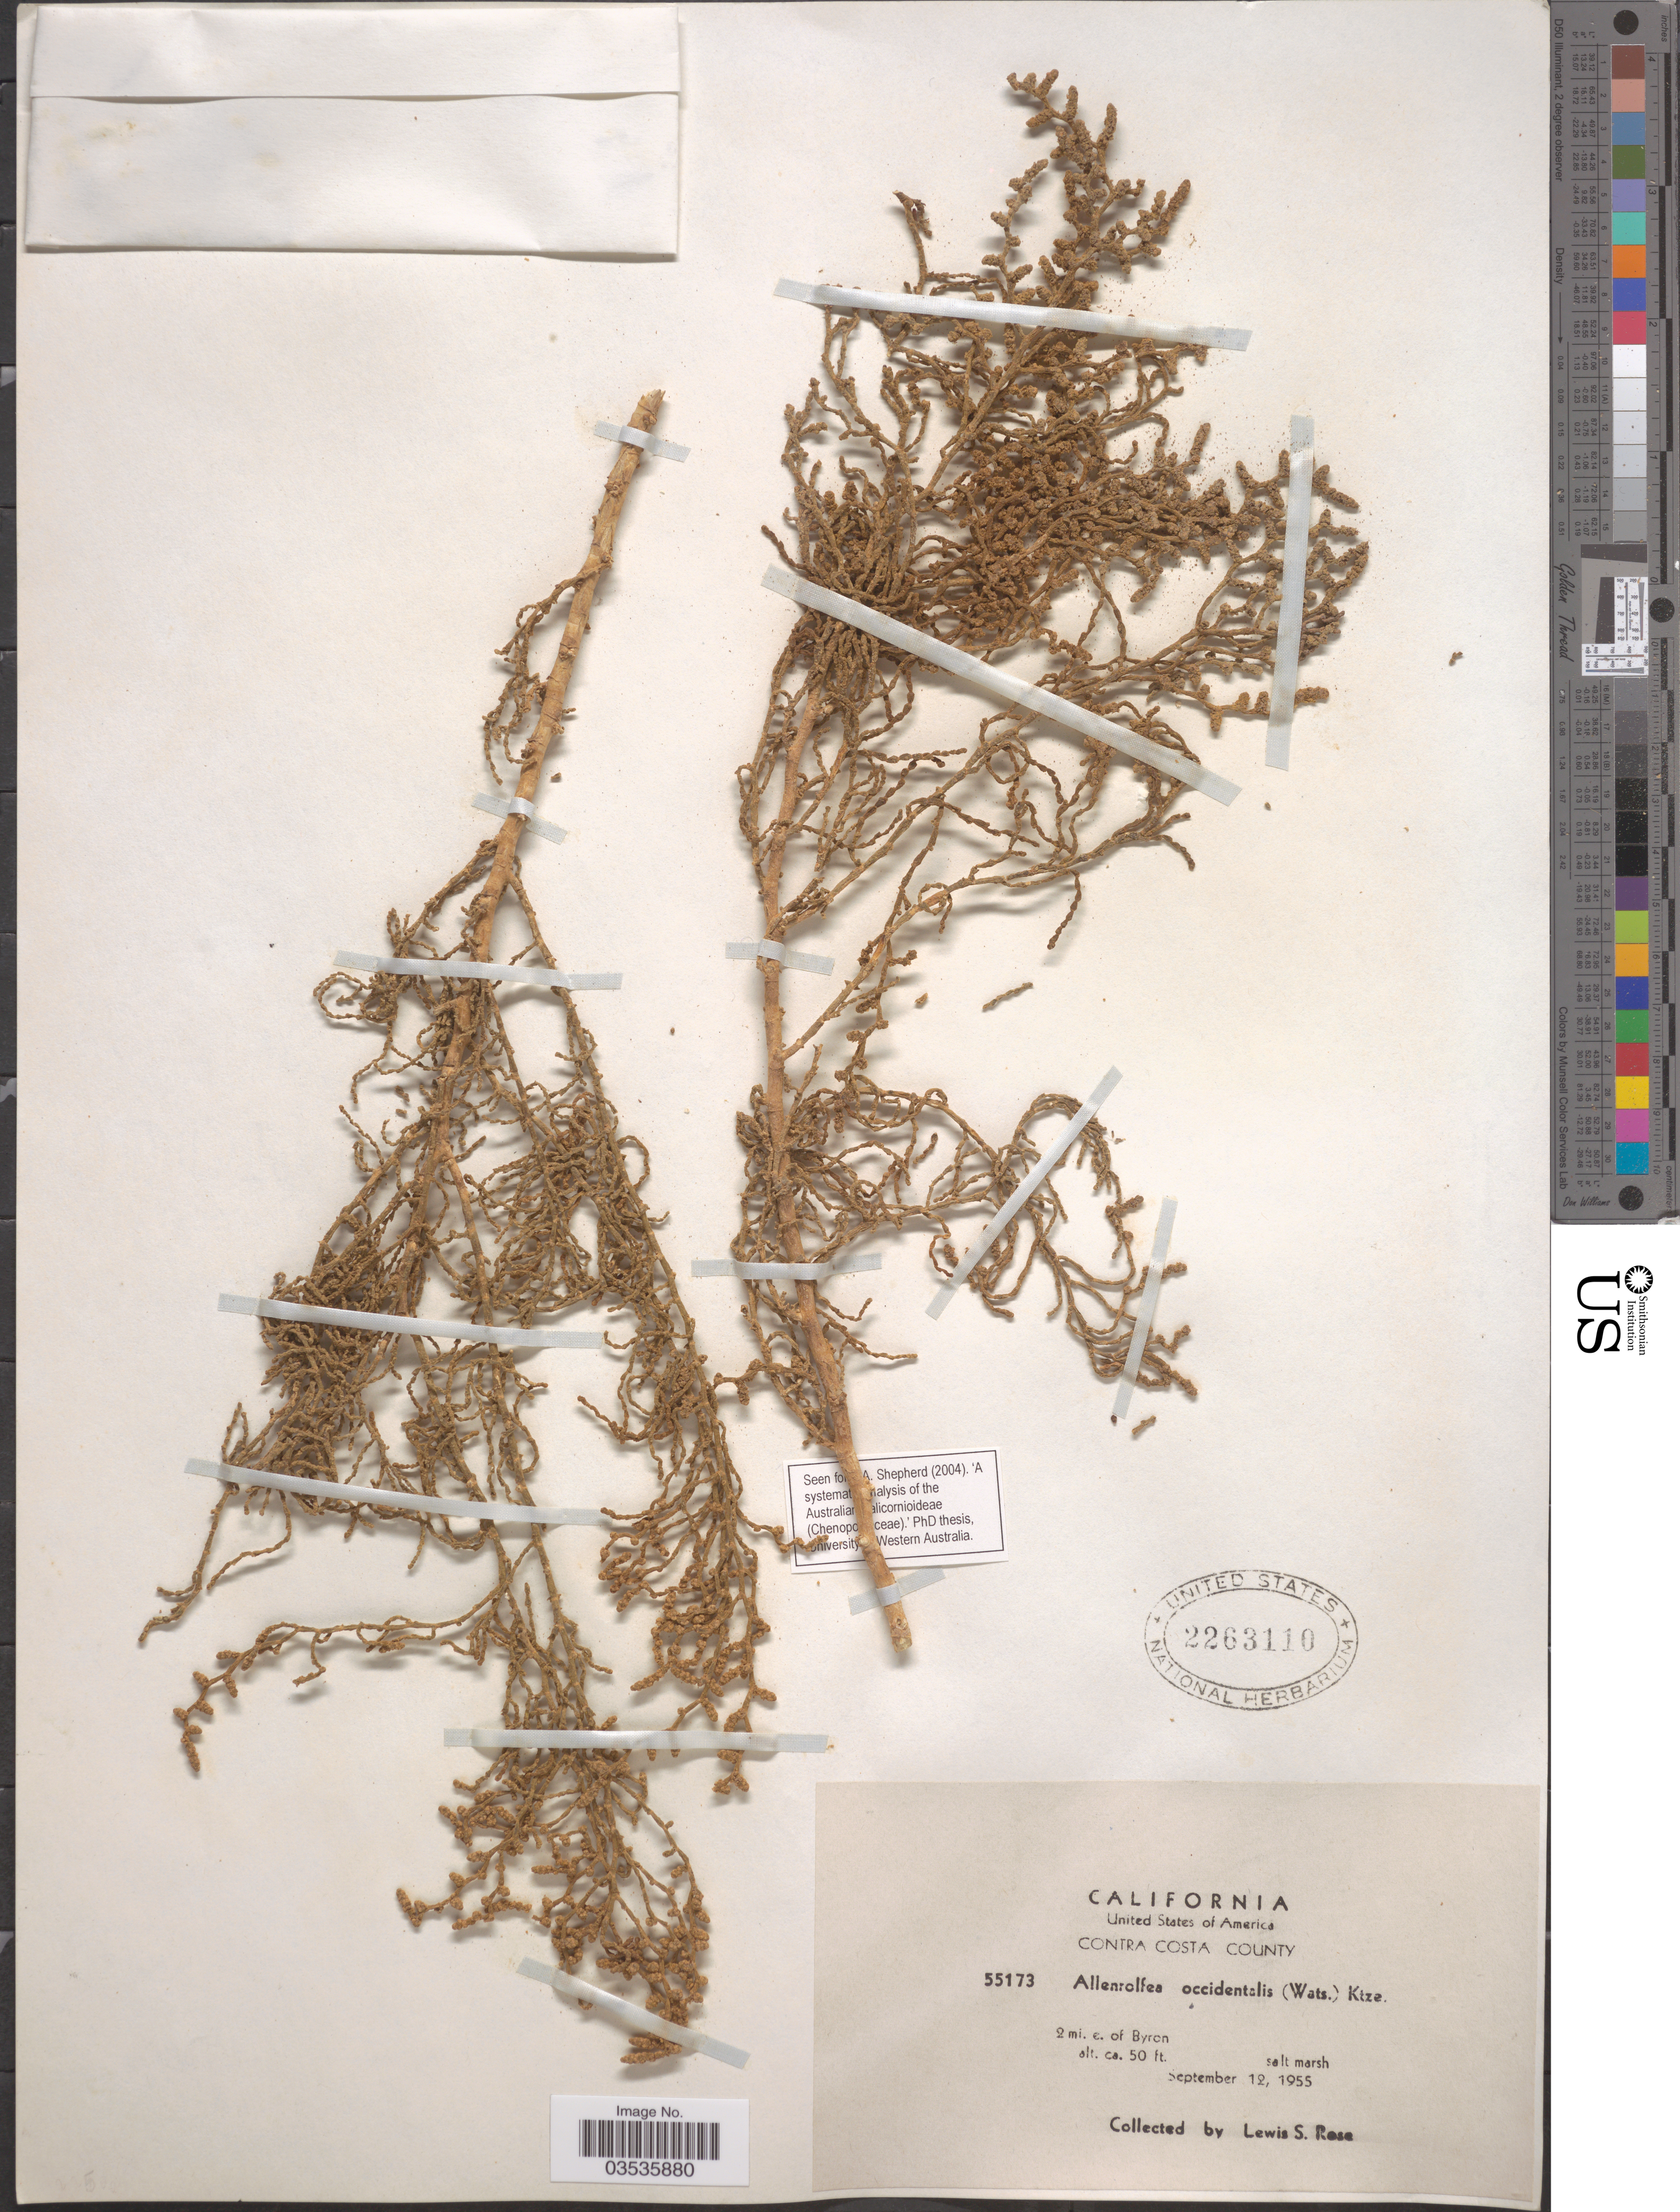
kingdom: Plantae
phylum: Tracheophyta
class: Magnoliopsida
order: Caryophyllales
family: Amaranthaceae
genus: Allenrolfea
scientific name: Allenrolfea occidentalis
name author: (S. Watson) Kuntze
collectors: L. S. Rose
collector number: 55173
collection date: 1955-09-12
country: United States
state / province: California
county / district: Contra Costa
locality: Contra Costa County. 2 mi. e. of Bryon.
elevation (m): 15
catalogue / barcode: US 2263110